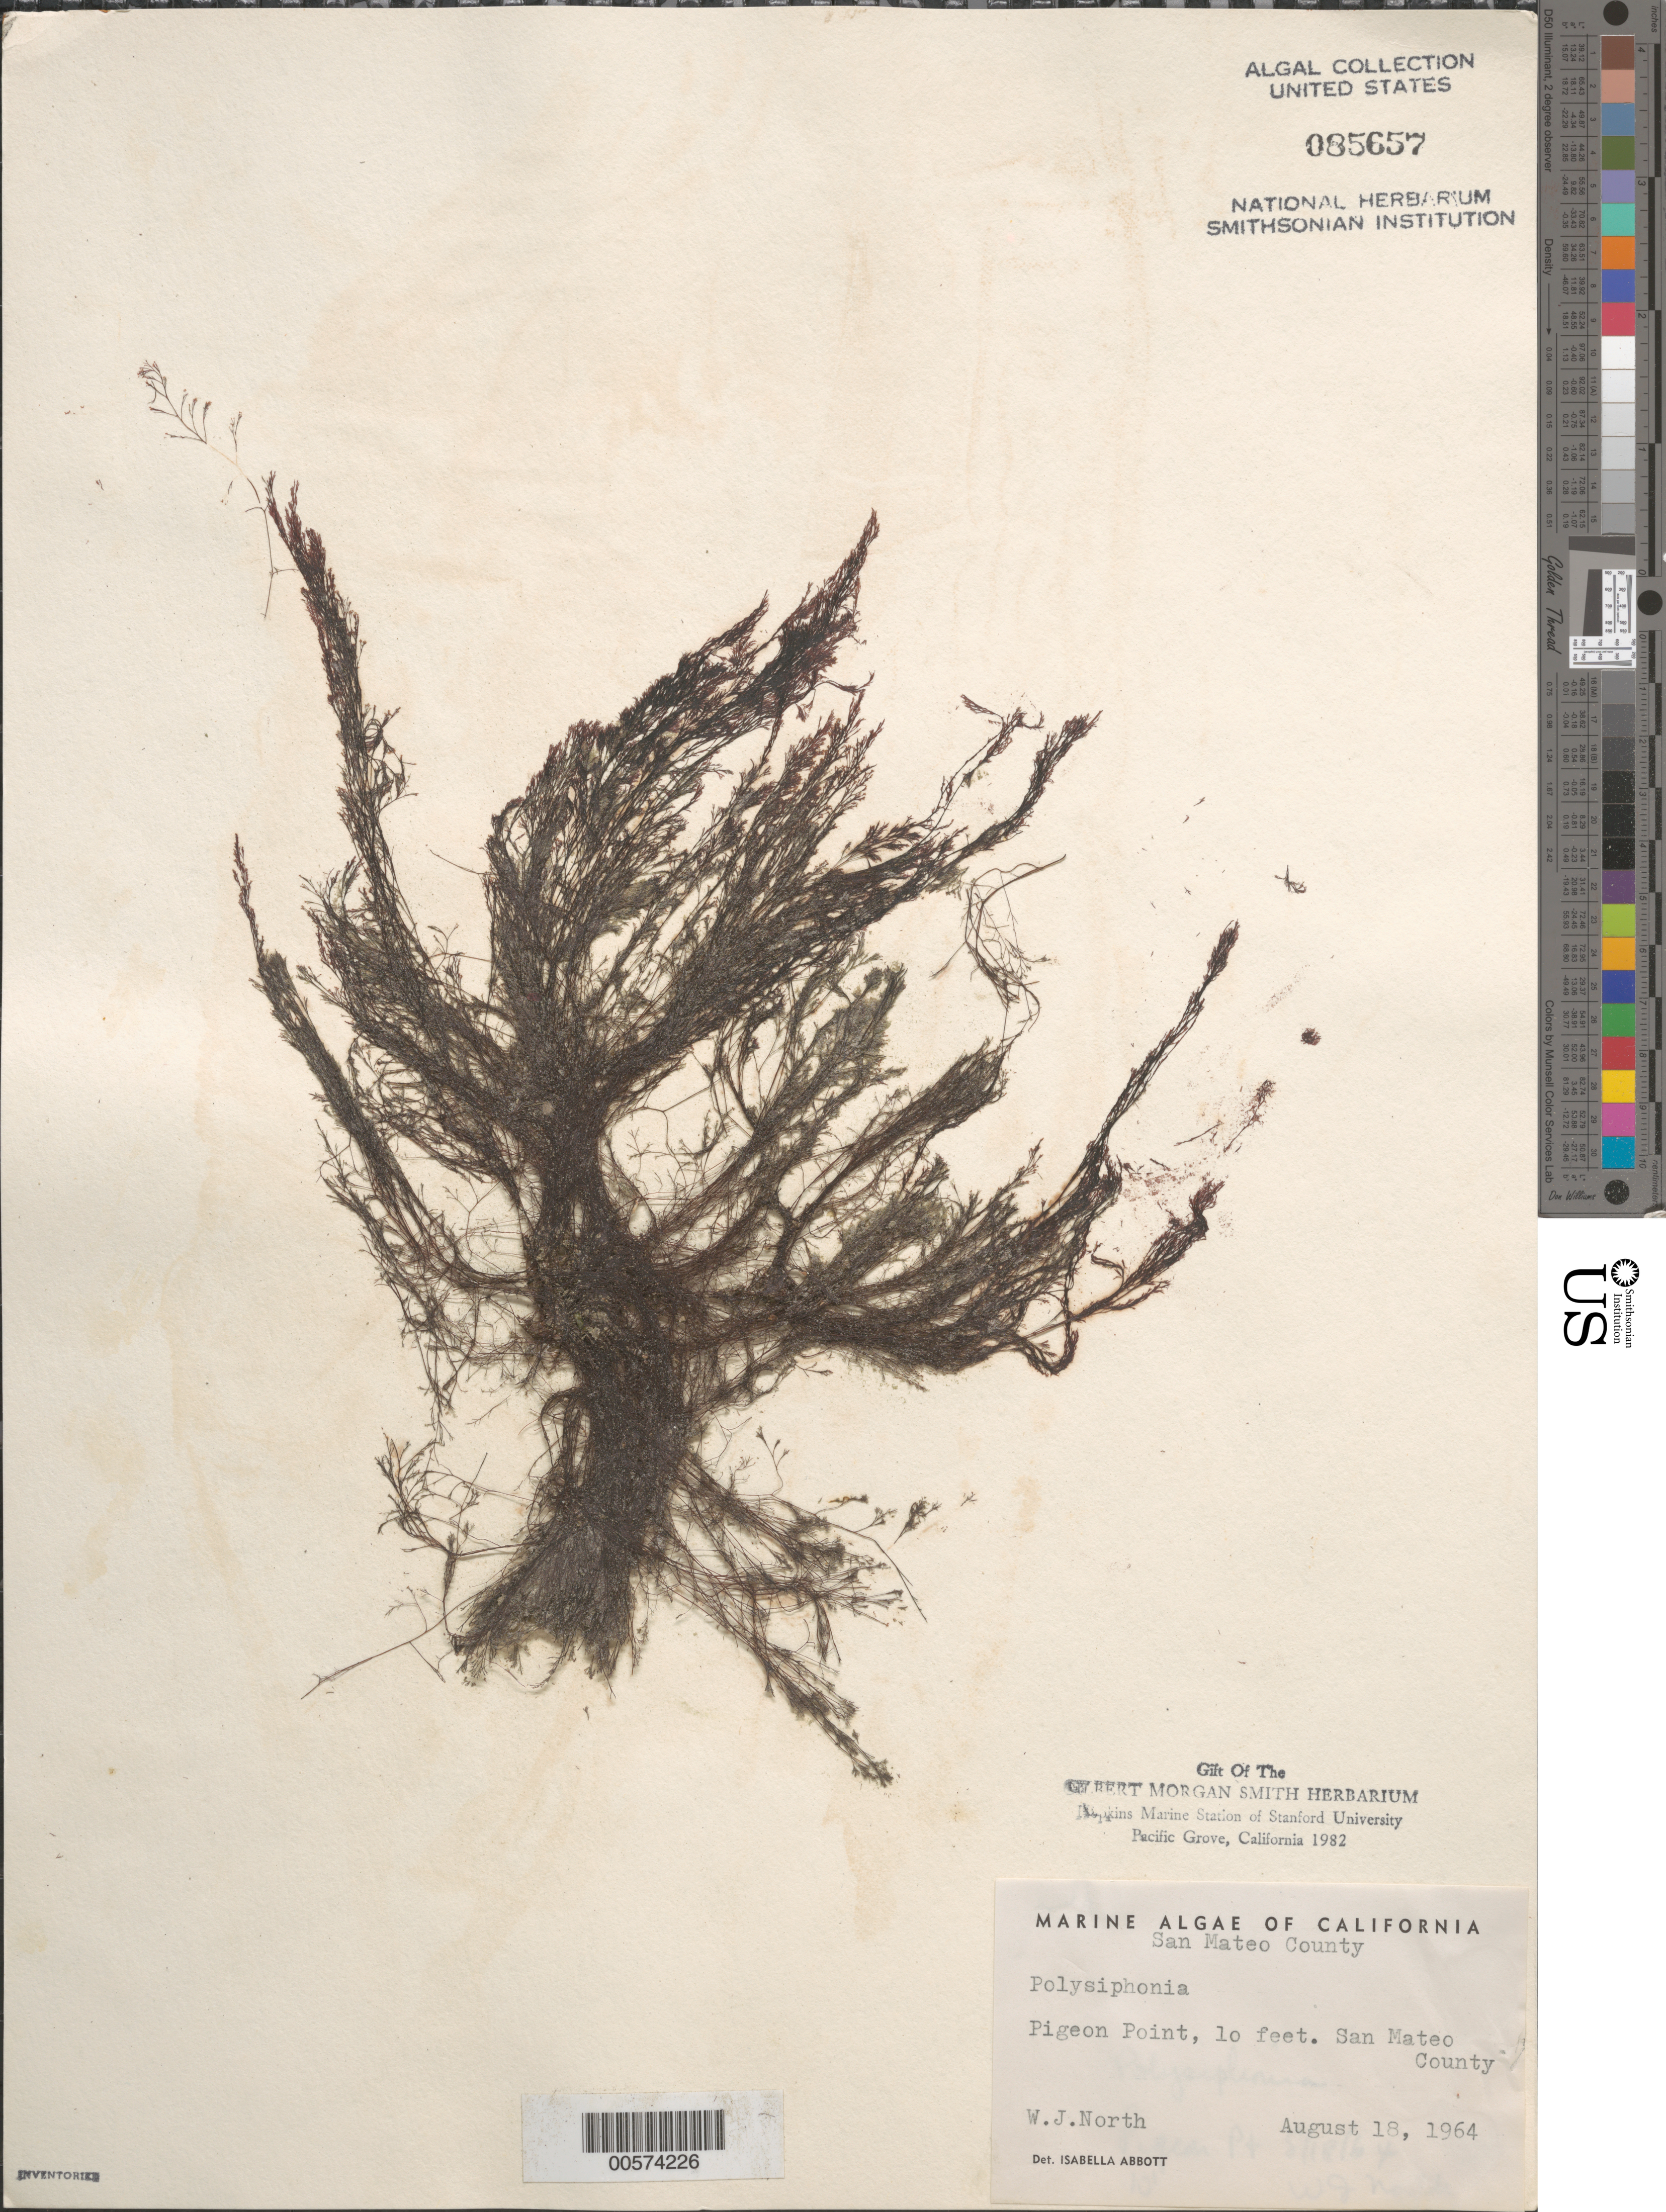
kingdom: Plantae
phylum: Rhodophyta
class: Florideophyceae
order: Ceramiales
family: Rhodomelaceae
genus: Polysiphonia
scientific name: Polysiphonia sp.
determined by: Abbott, Isabella A.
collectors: W. North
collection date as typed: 18 Aug 1964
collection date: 1964-08-18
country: United States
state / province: California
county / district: San Mateo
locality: Pigeon Point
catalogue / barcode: US 85657